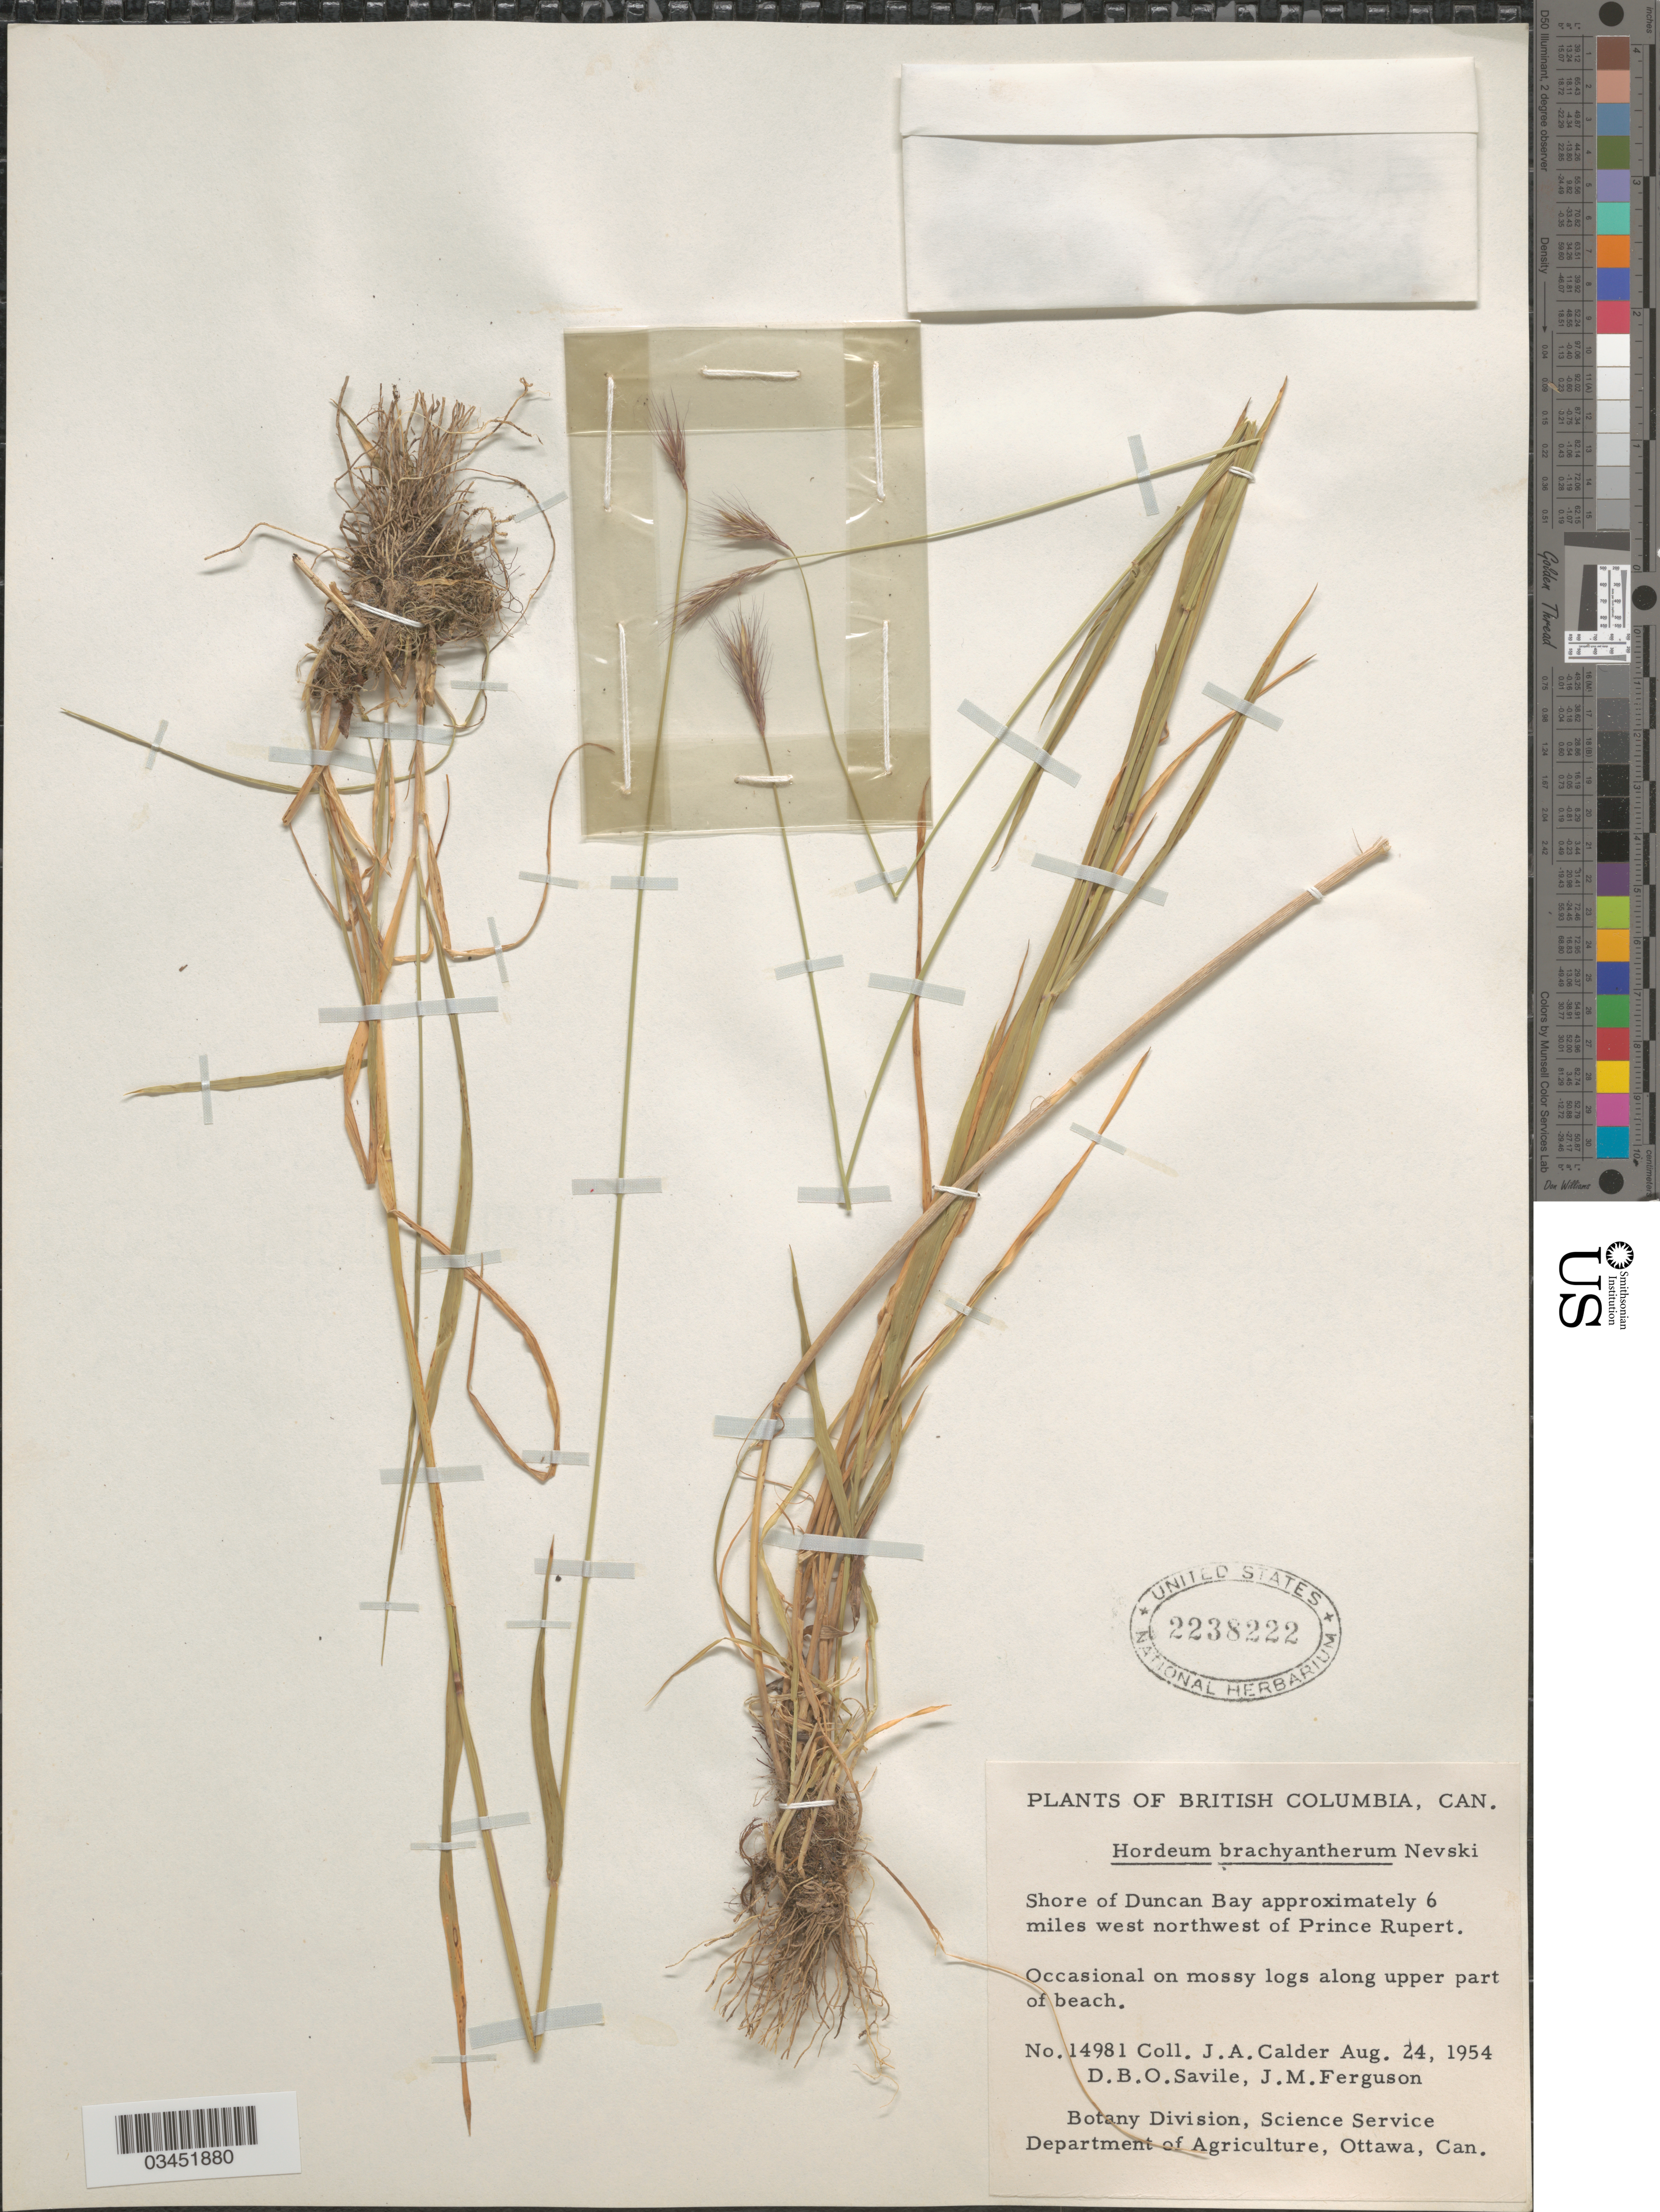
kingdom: Plantae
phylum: Tracheophyta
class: Liliopsida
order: Poales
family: Poaceae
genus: Hordeum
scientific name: Hordeum brachyantherum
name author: Nevski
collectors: J. A. Calder, D. Savile & J. M. Ferguson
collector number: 14981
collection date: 1954-08-24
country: Canada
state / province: British Columbia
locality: Shore of Duncan Bay approximately 6 miles west northwest of Prince Rupert.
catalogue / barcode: US 2238222